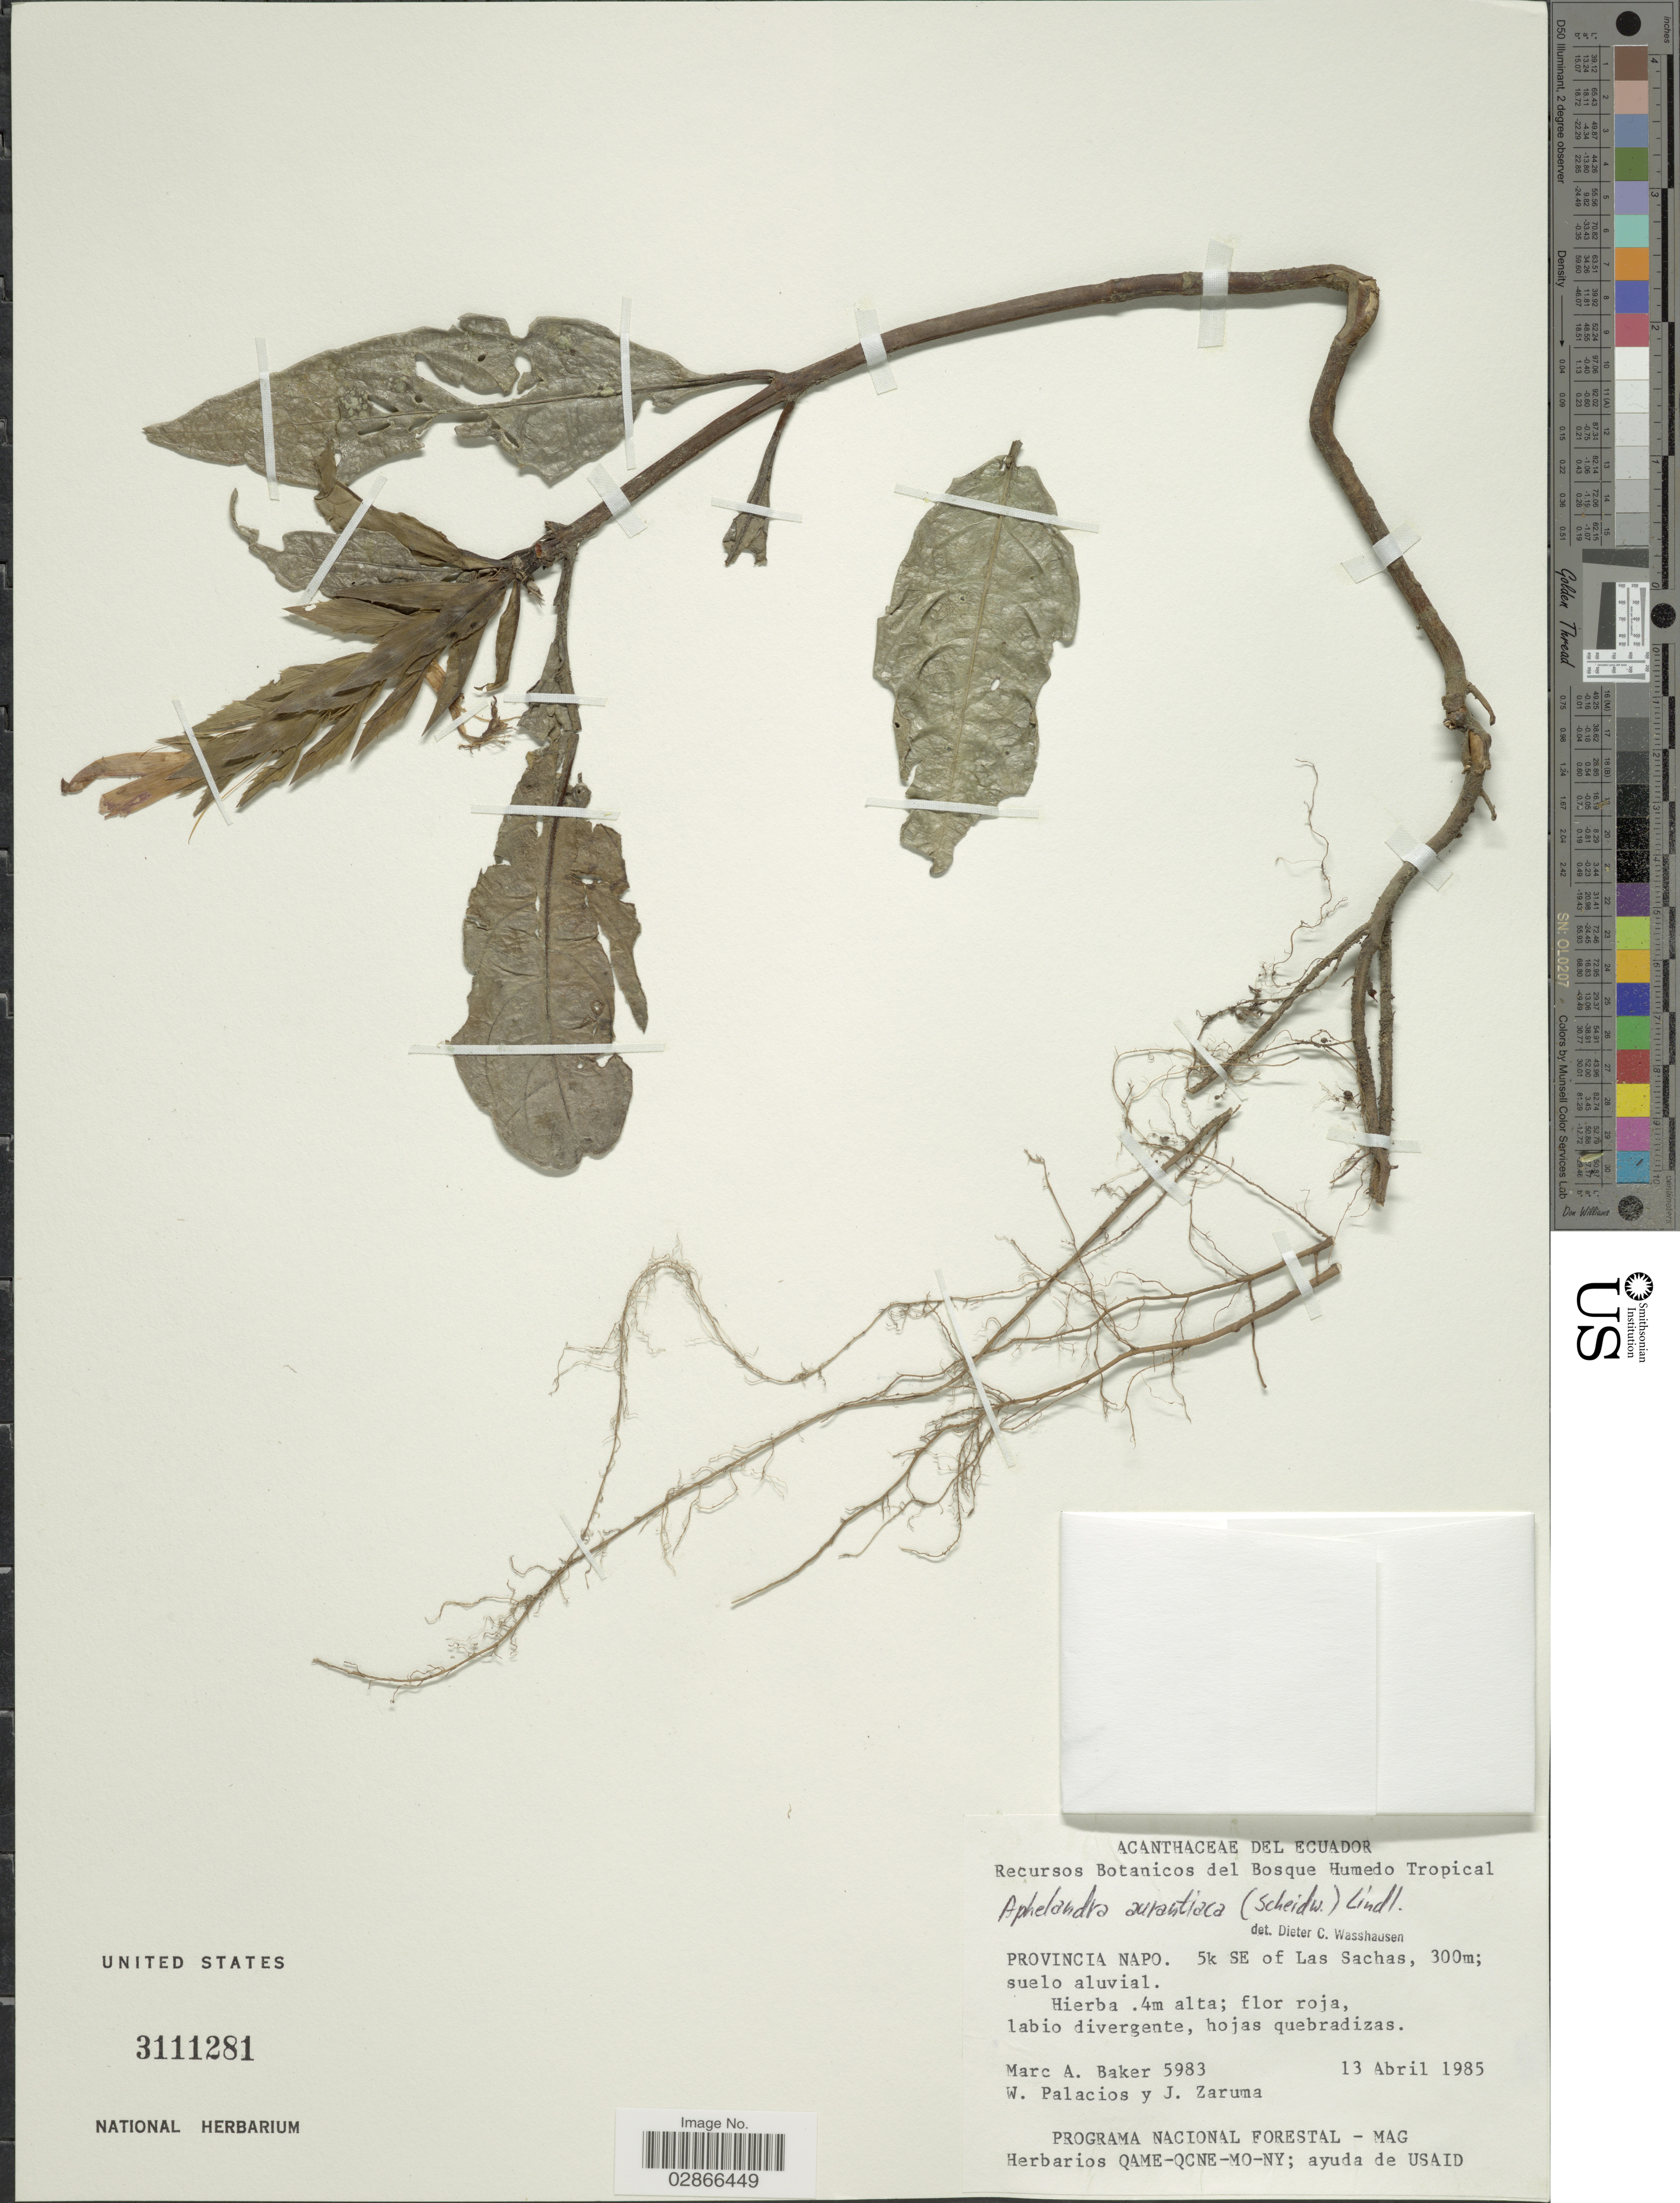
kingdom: Plantae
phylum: Tracheophyta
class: Magnoliopsida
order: Lamiales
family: Acanthaceae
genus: Aphelandra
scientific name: Aphelandra aurantiaca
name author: (Scheidw.) Lindl.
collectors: M. A. Baker, W. Palacios & J. Zaruma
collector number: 5983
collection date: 1985-04-13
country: Ecuador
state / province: Napo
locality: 5k SE of Las Sachas.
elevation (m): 300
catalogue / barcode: US 3111281